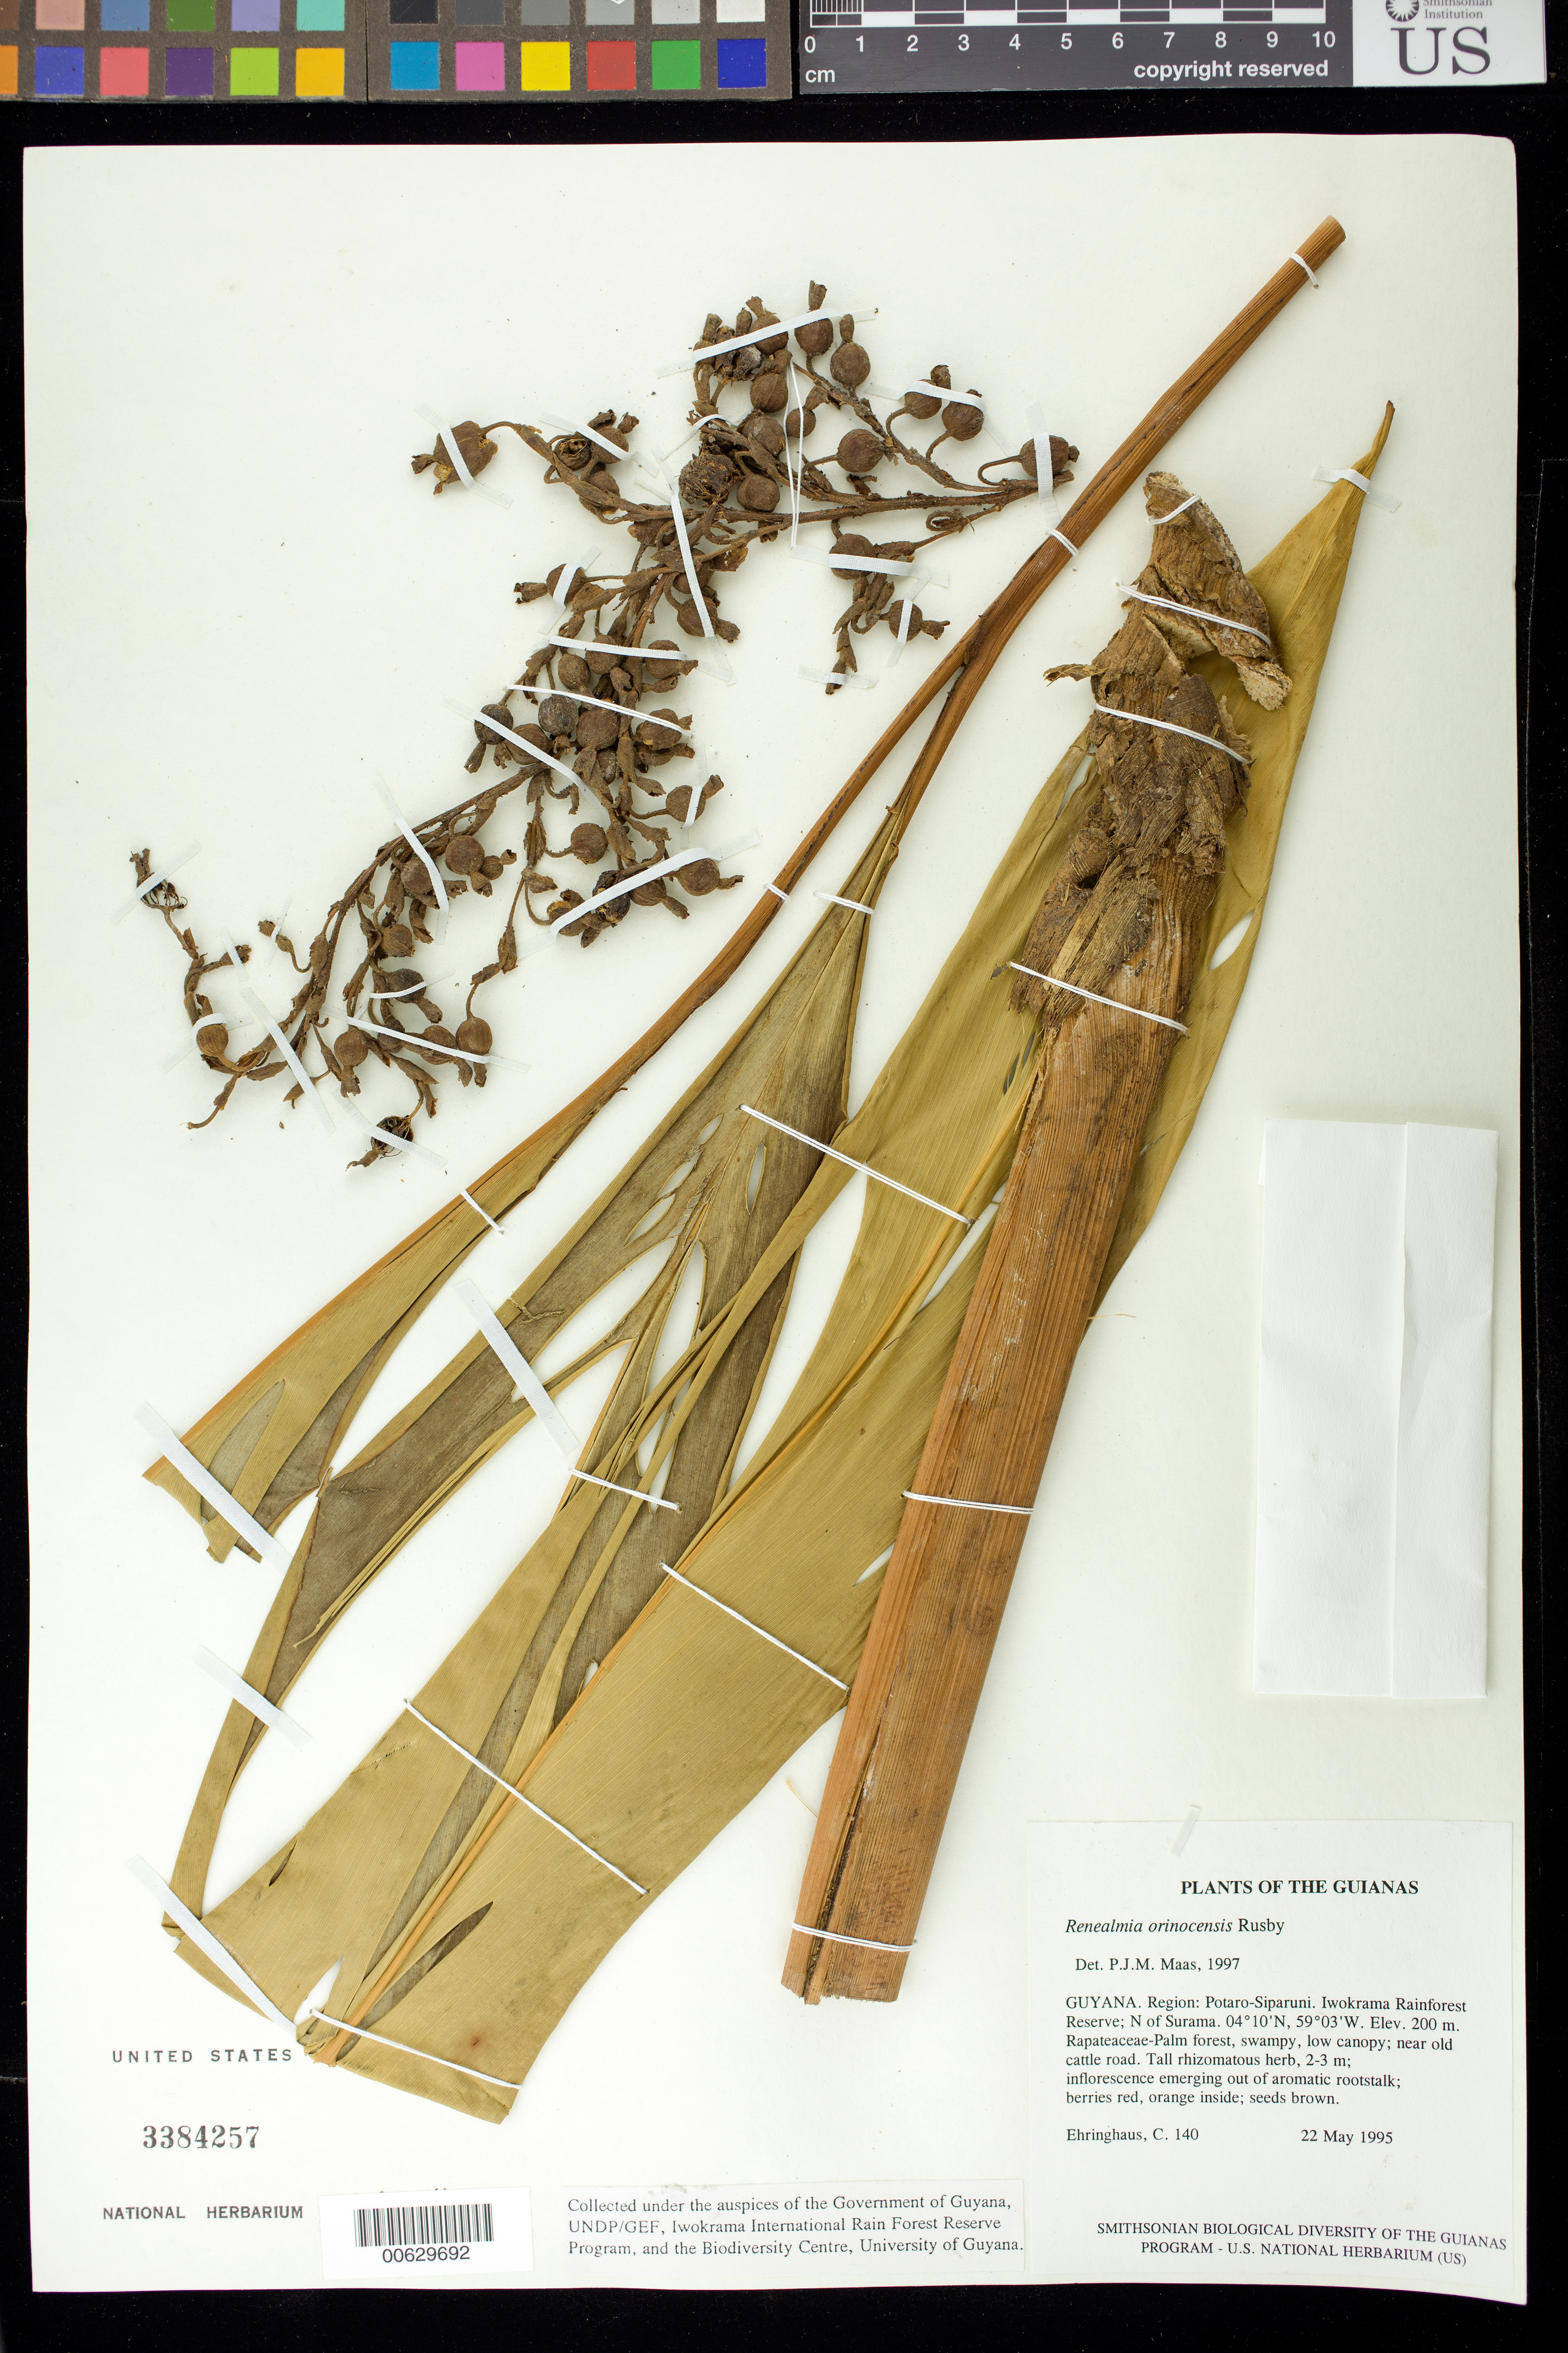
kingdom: Plantae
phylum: Tracheophyta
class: Liliopsida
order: Zingiberales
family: Zingiberaceae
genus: Renealmia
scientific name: Renealmia orinocensis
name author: Rusby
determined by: Maas, Paul J. M.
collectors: C. Ehringhaus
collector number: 140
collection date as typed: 22 May 1995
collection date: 1995-05-22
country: Guyana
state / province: Potaro-Siparuni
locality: Iwokrama Rainforest Reserve; N of Surama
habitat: Rapateaceae-Palm forest, swampy, low canopy; near old cattle road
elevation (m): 200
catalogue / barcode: US 3384257